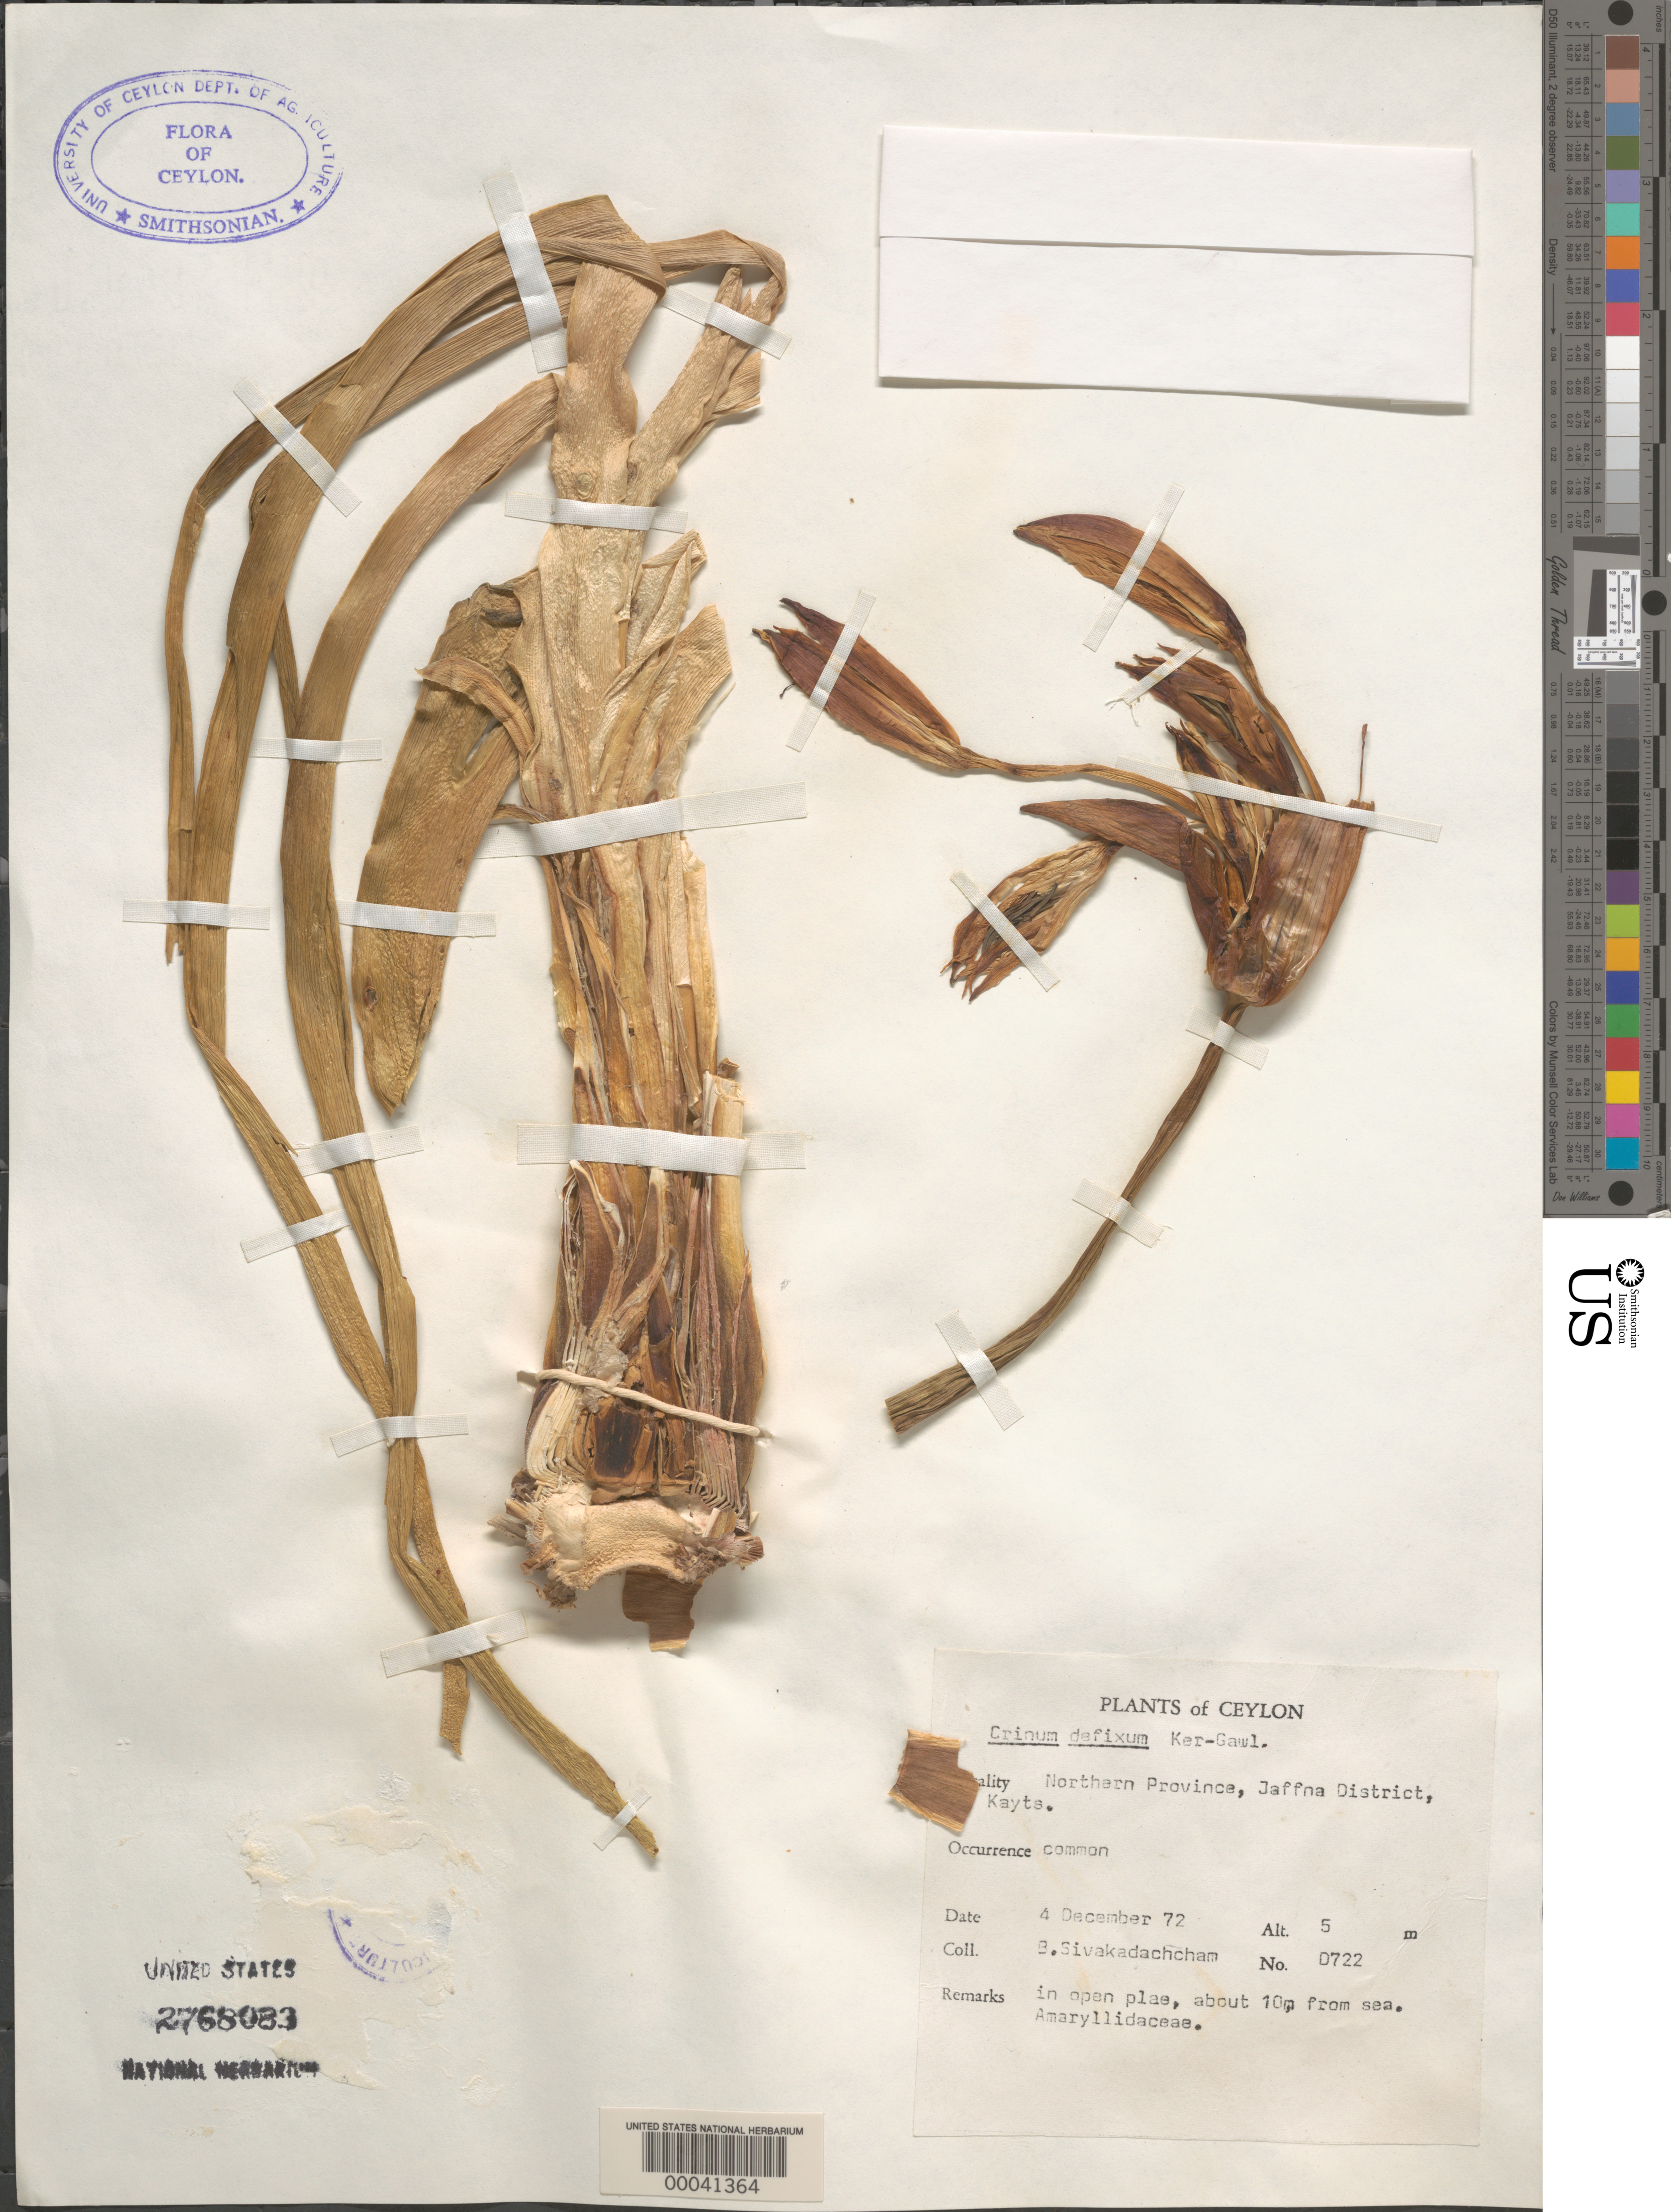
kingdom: Plantae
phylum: Tracheophyta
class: Liliopsida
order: Asparagales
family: Amaryllidaceae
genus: Crinum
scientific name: Crinum defixum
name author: Ker Gawl.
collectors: B. Sivakadachcham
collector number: D-722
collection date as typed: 04 Dec 1972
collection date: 1972-12-04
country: Sri Lanka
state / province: Northern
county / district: Jaffna Dist.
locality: Kayts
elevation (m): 5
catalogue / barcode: US 2768083